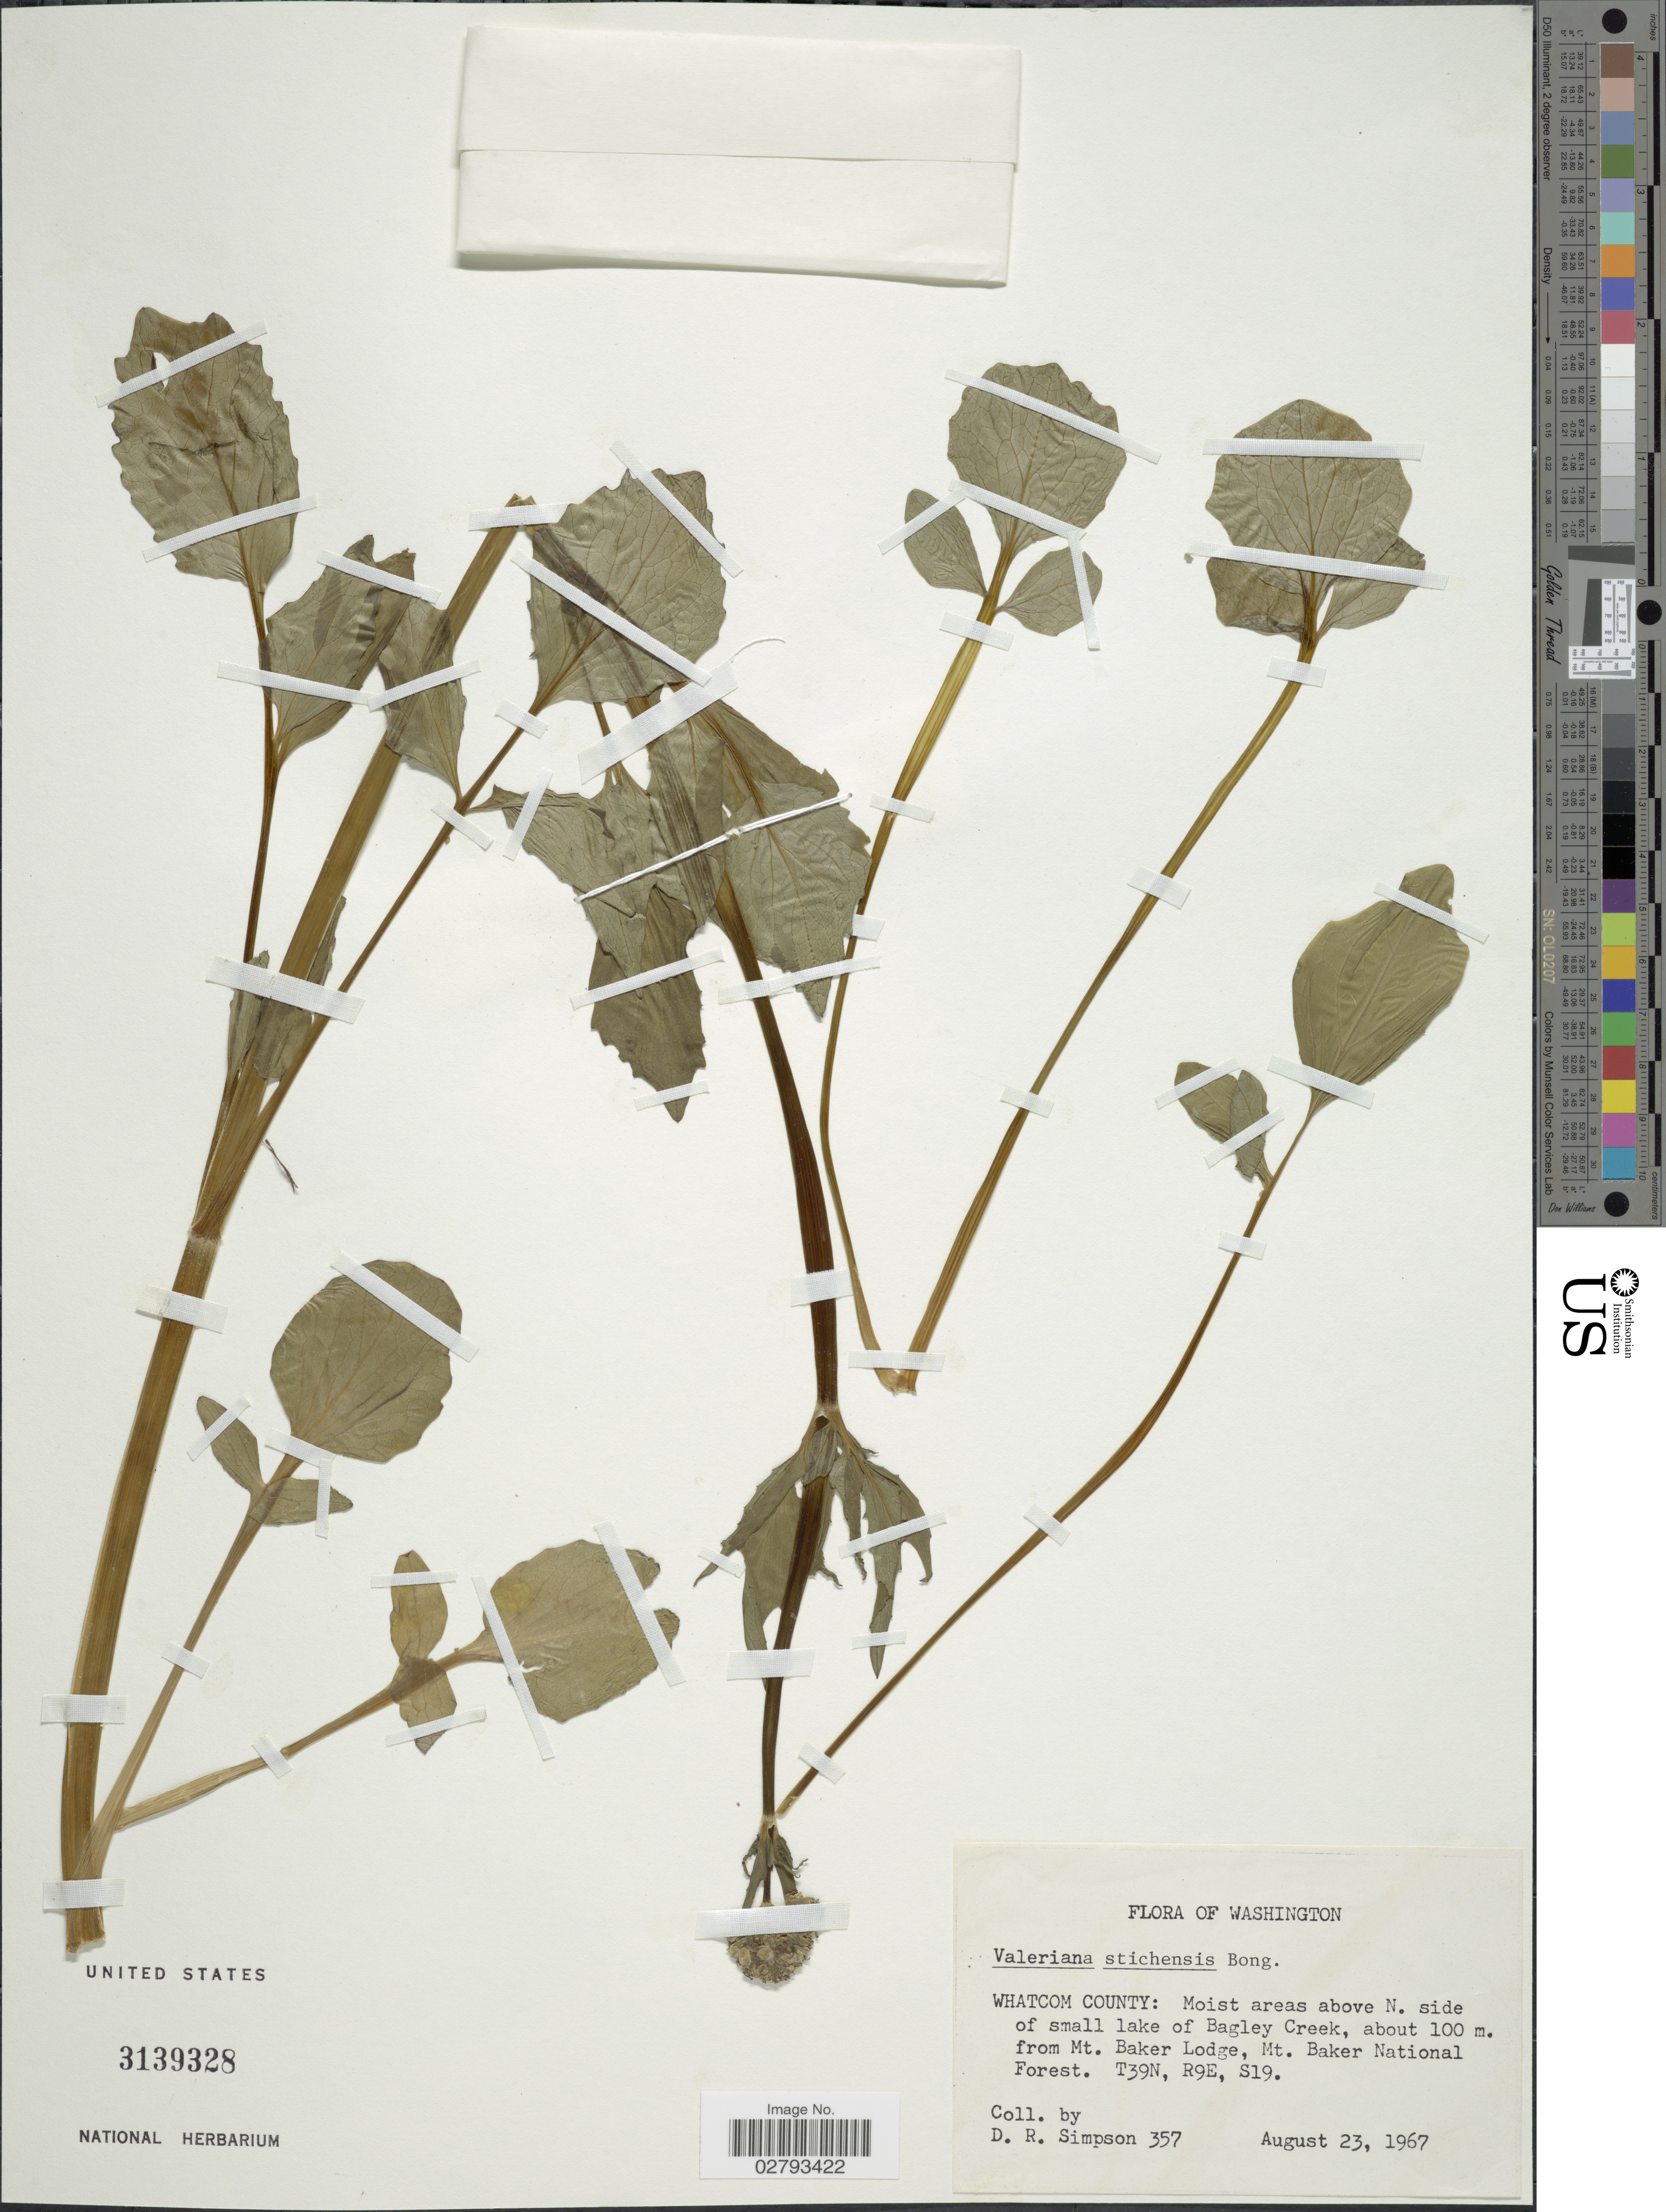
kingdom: Plantae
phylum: Tracheophyta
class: Magnoliopsida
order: Dipsacales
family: Caprifoliaceae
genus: Valeriana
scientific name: Valeriana sitchensis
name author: Bong.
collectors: D. R. Simpson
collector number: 357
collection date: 1967-08-23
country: United States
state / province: Washington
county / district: Whatcom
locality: Whatcom County: Moist areas above N. side of small lake of Bagley Creek, about 100 m. from Mt. Baker Lodge, Mt. Baker National Forest. T39N, R9E, S19.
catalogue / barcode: US 3139328